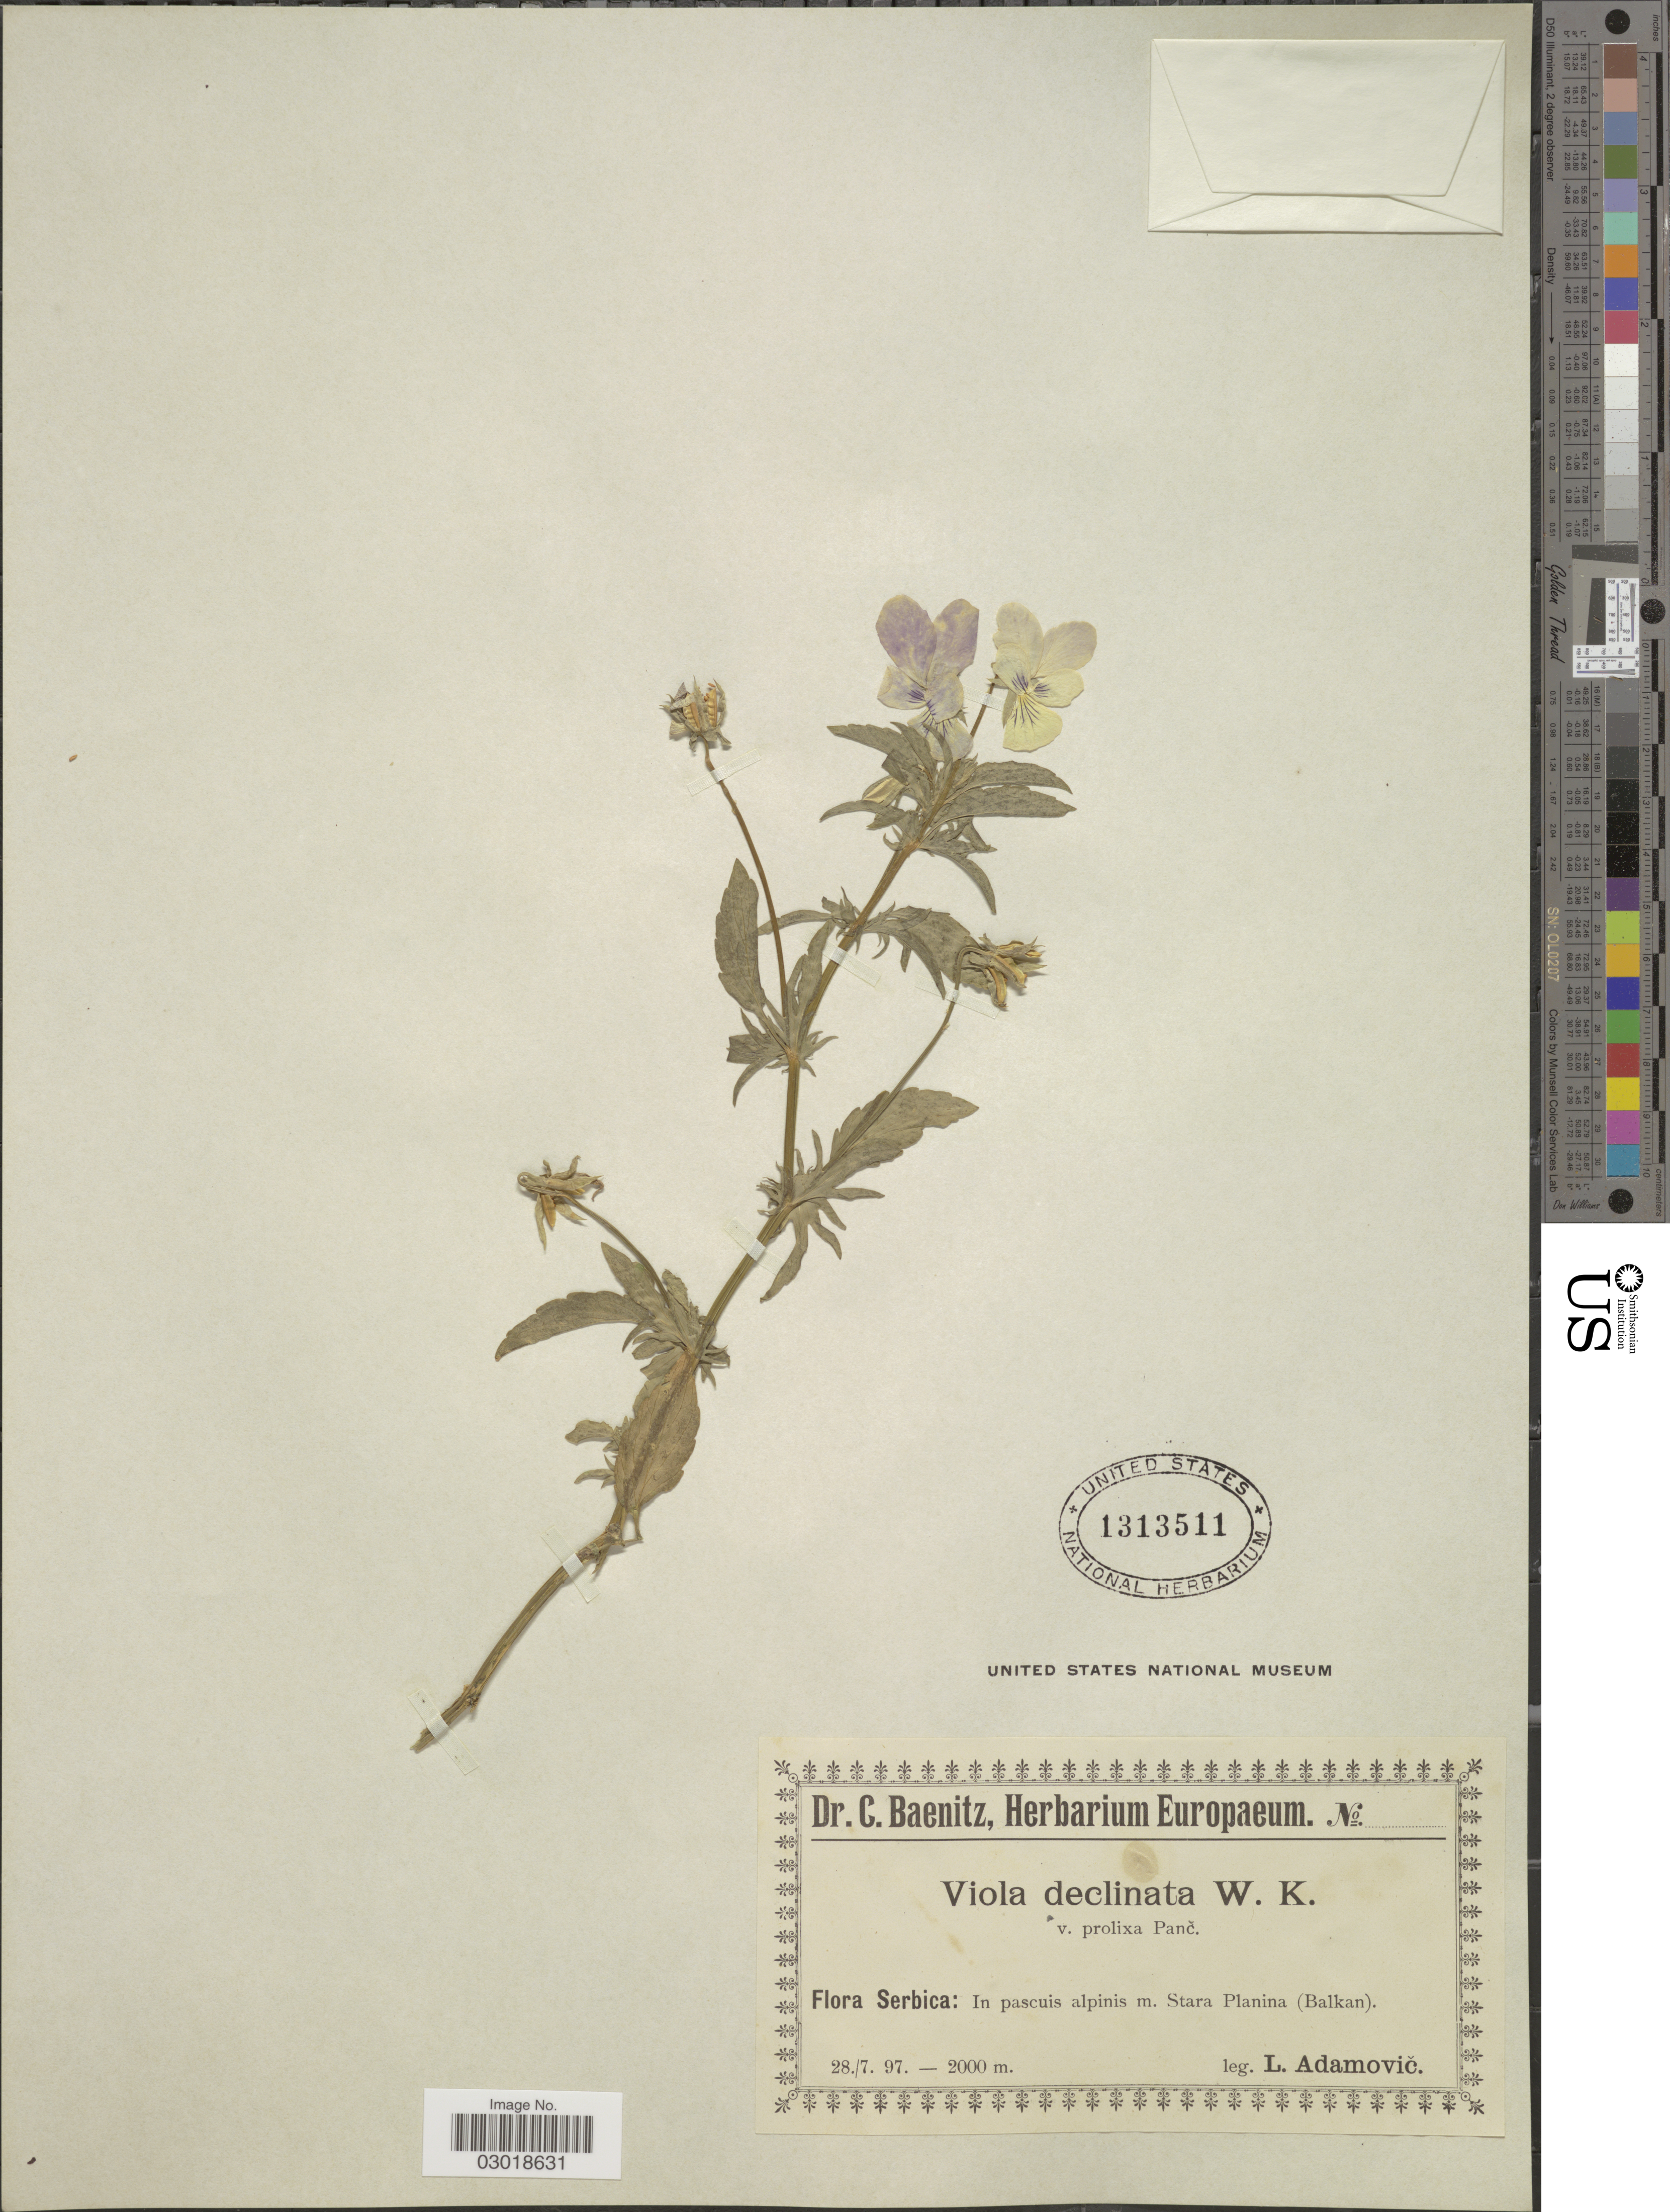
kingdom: Plantae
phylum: Tracheophyta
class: Magnoliopsida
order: Malpighiales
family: Violaceae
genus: Viola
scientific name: Viola declinata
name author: Waldst. & Kit.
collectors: L. Adamović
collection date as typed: Transcribed d/m/y: 28/7/97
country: Turkmenistan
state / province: Balkan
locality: Serbica: In pascuis alpinis m. Stara Planina (Balkan).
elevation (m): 2000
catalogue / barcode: US 1313511